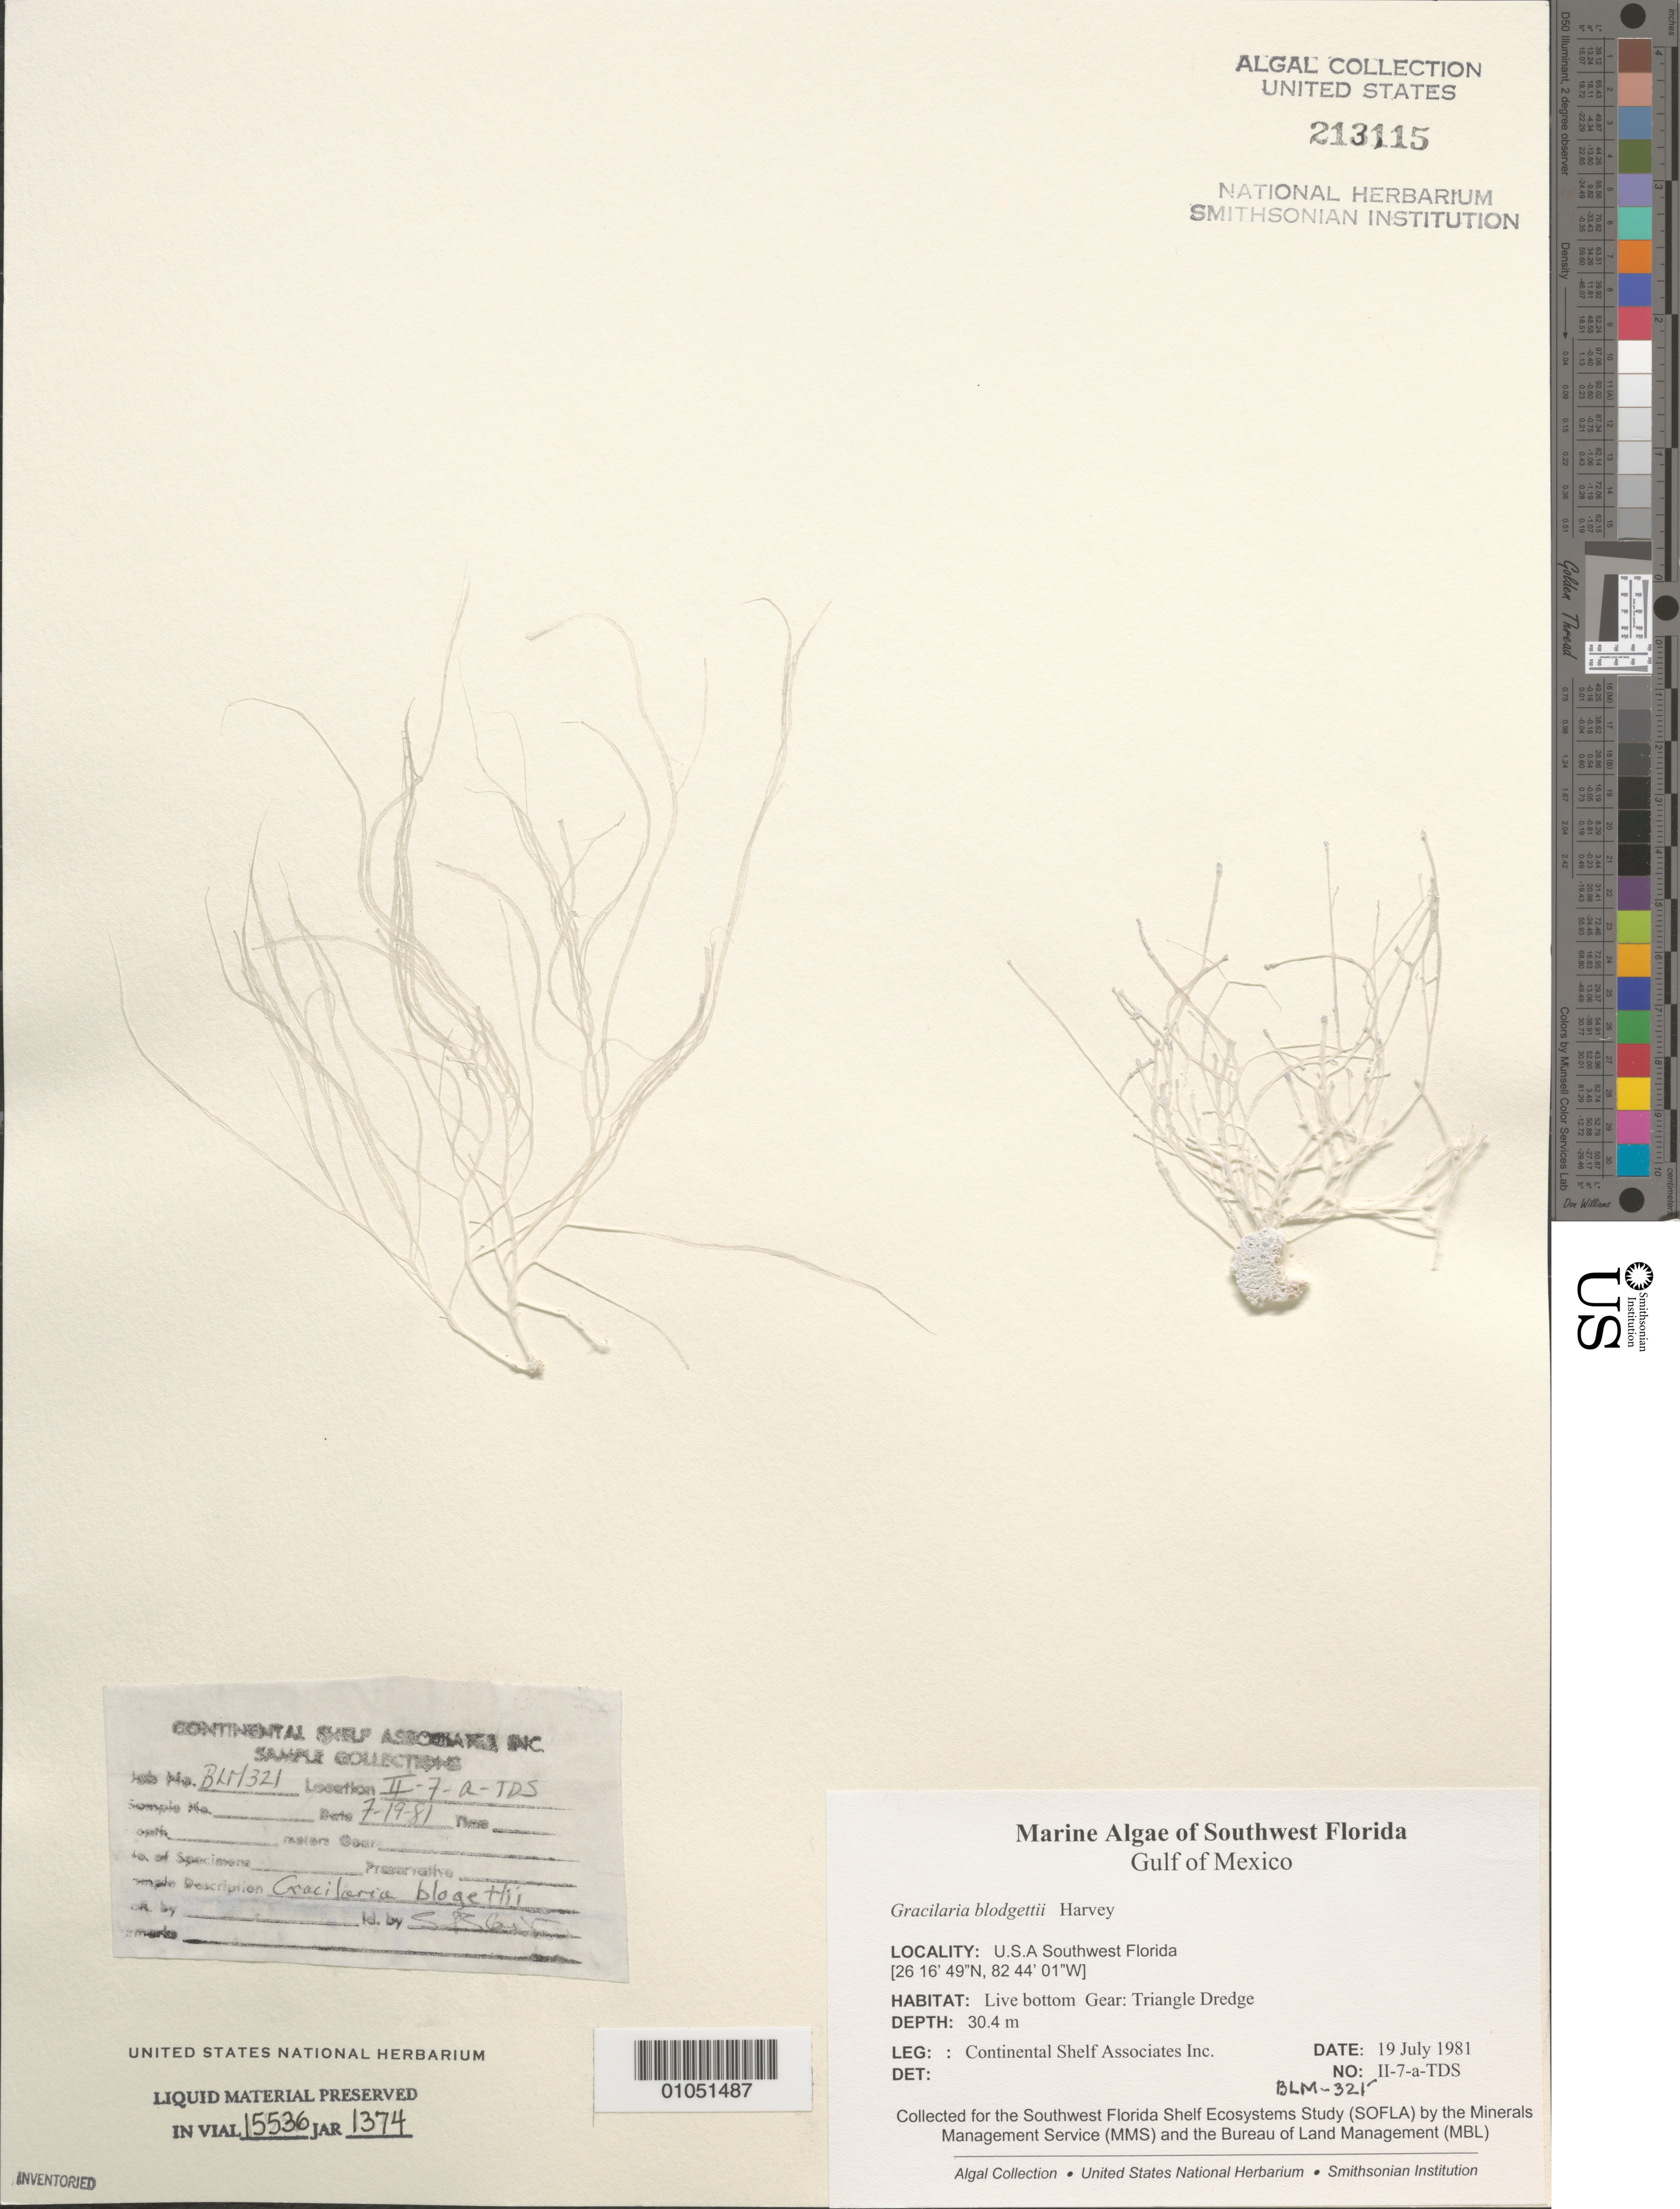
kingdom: Plantae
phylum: Rhodophyta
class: Florideophyceae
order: Gracilariales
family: Gracilariaceae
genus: Gracilaria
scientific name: Gracilaria blodgettii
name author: Harv.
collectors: Continental Shelf Associates for the MMS/BLM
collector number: BLM-321-II-7-A-TDS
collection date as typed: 19 Jul 1981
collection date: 1981-07-19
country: United States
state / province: Florida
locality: Gulf of Mexico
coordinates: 26 16'49"N, 82 44'01"W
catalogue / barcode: US 213115